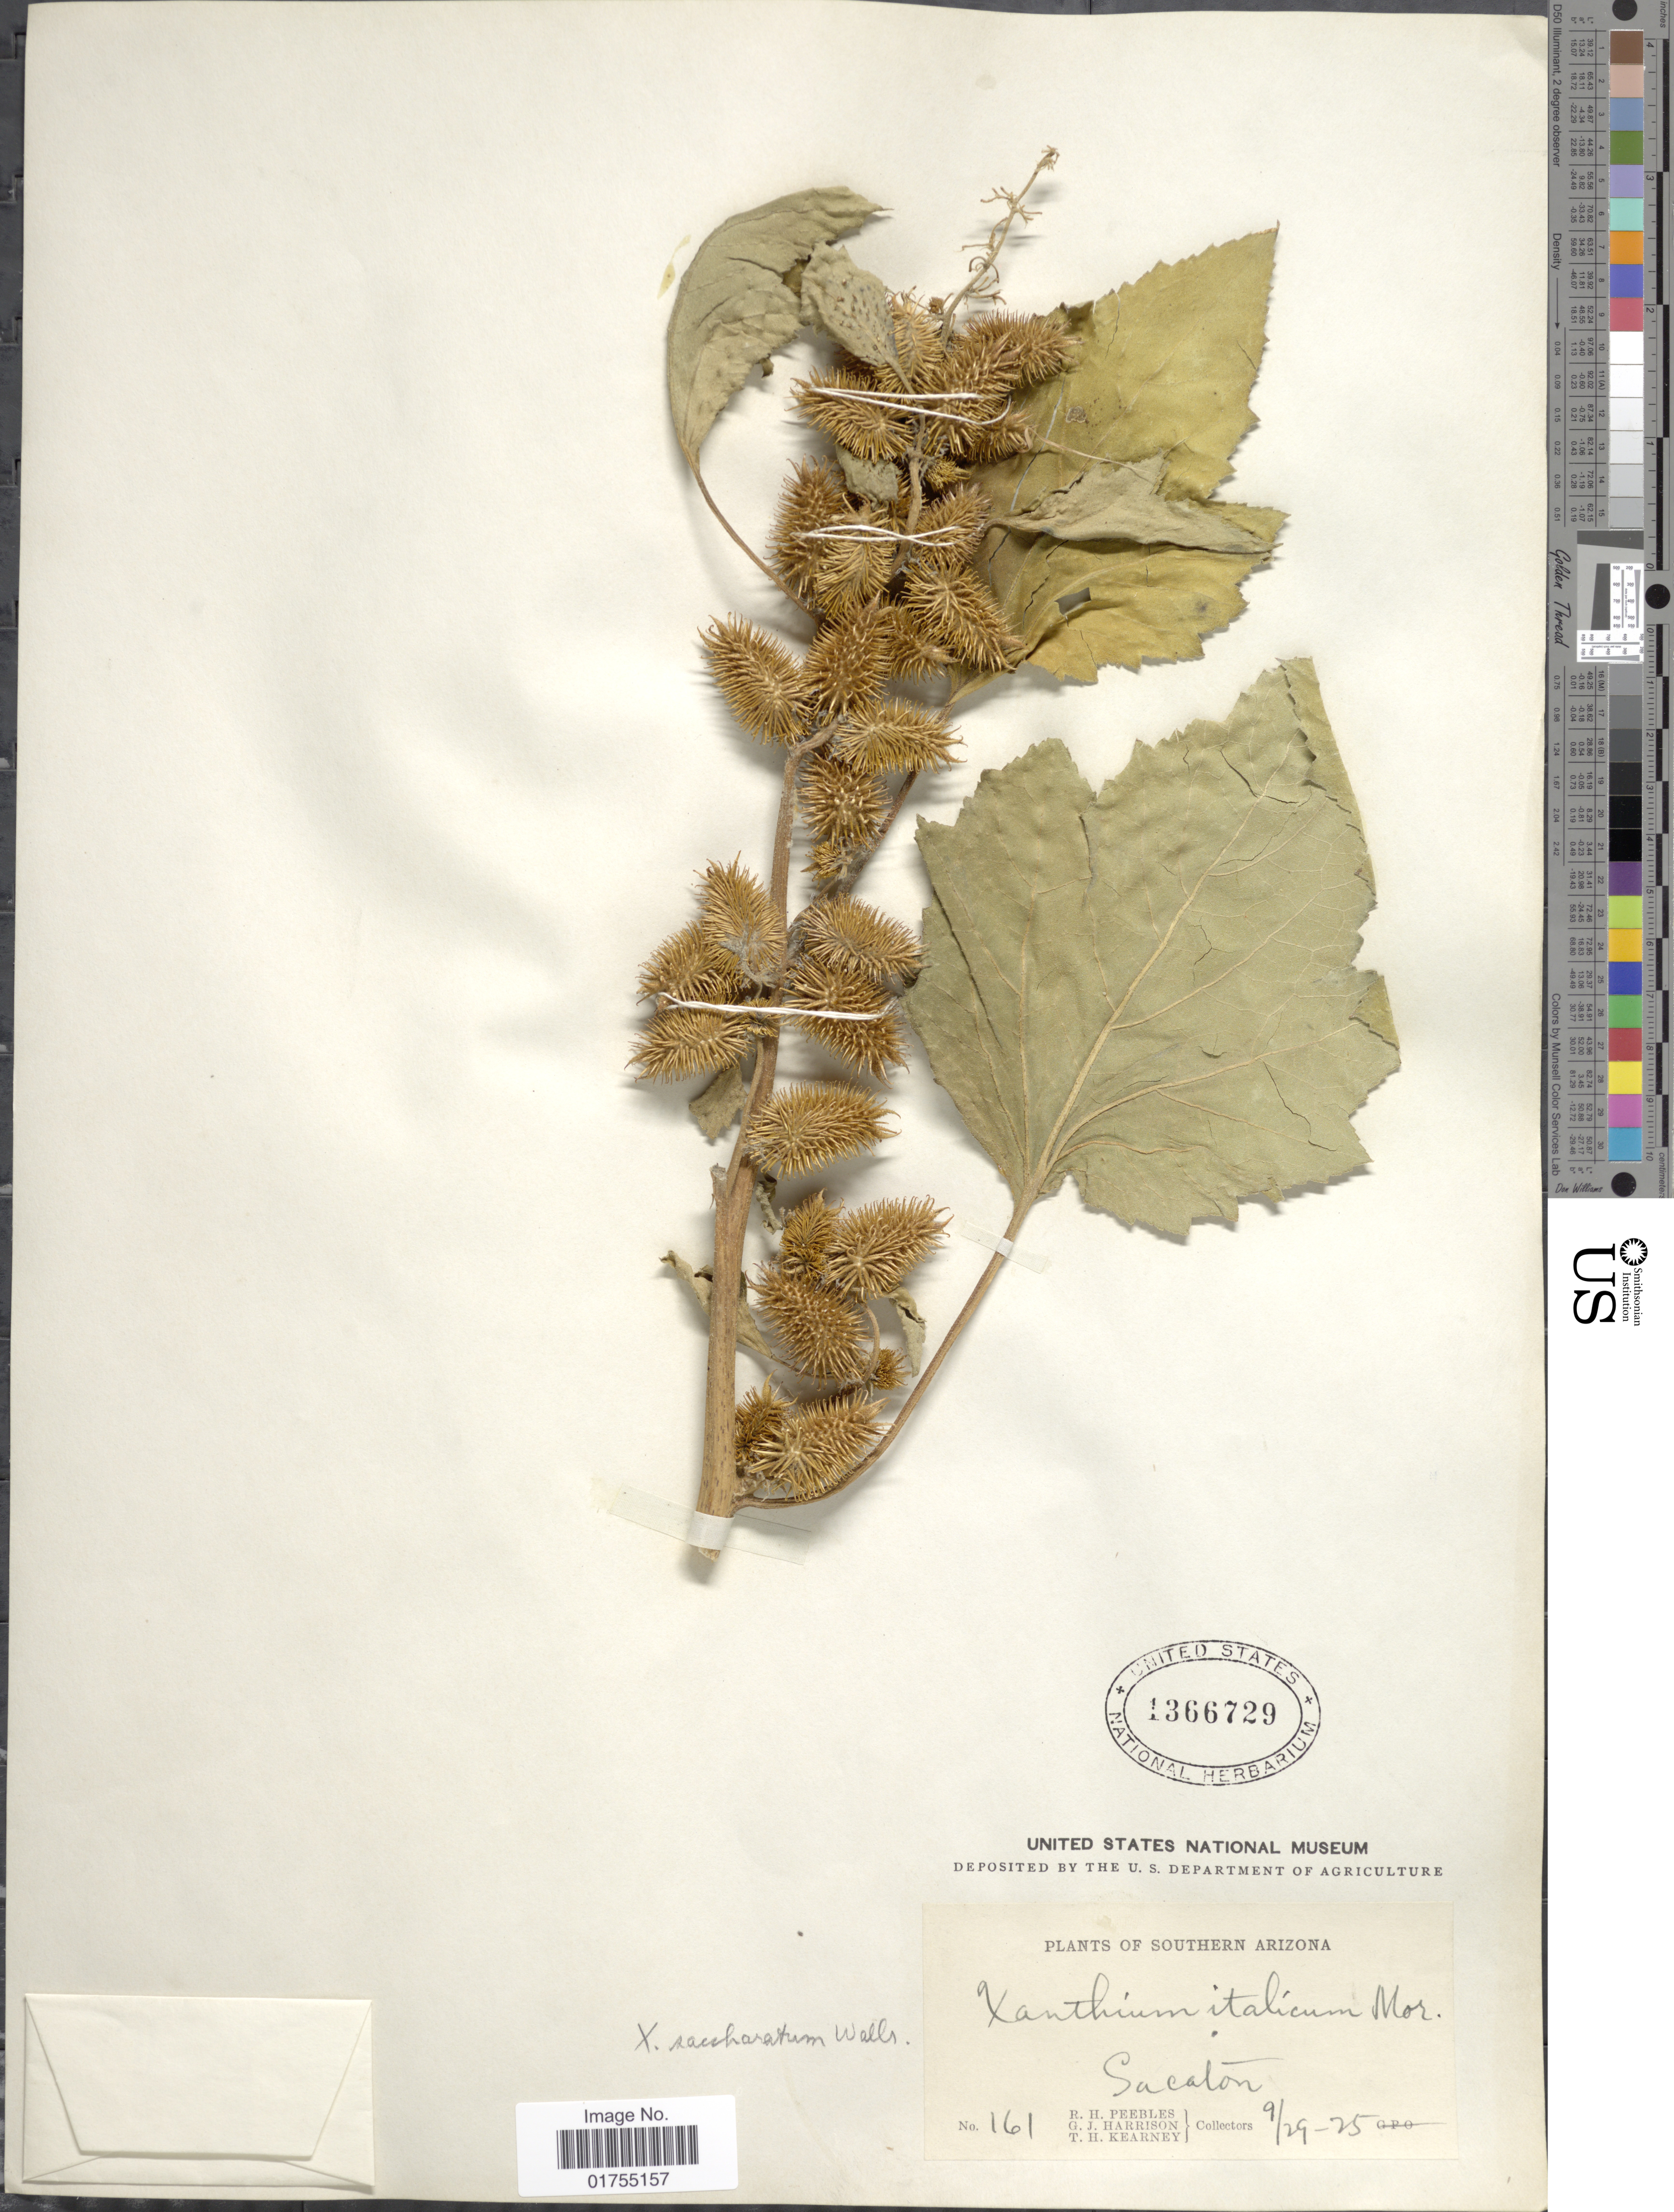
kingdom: Plantae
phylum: Tracheophyta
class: Magnoliopsida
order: Asterales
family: Asteraceae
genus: Xanthium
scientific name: Xanthium strumarium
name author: L.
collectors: R. H. Peebles, G. J. Harrison & T. H. Kearney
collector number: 161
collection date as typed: Transcribed d/m/y: 29/9/25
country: United States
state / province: Arizona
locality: Southern Arizona. Sacaton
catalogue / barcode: US 1366729